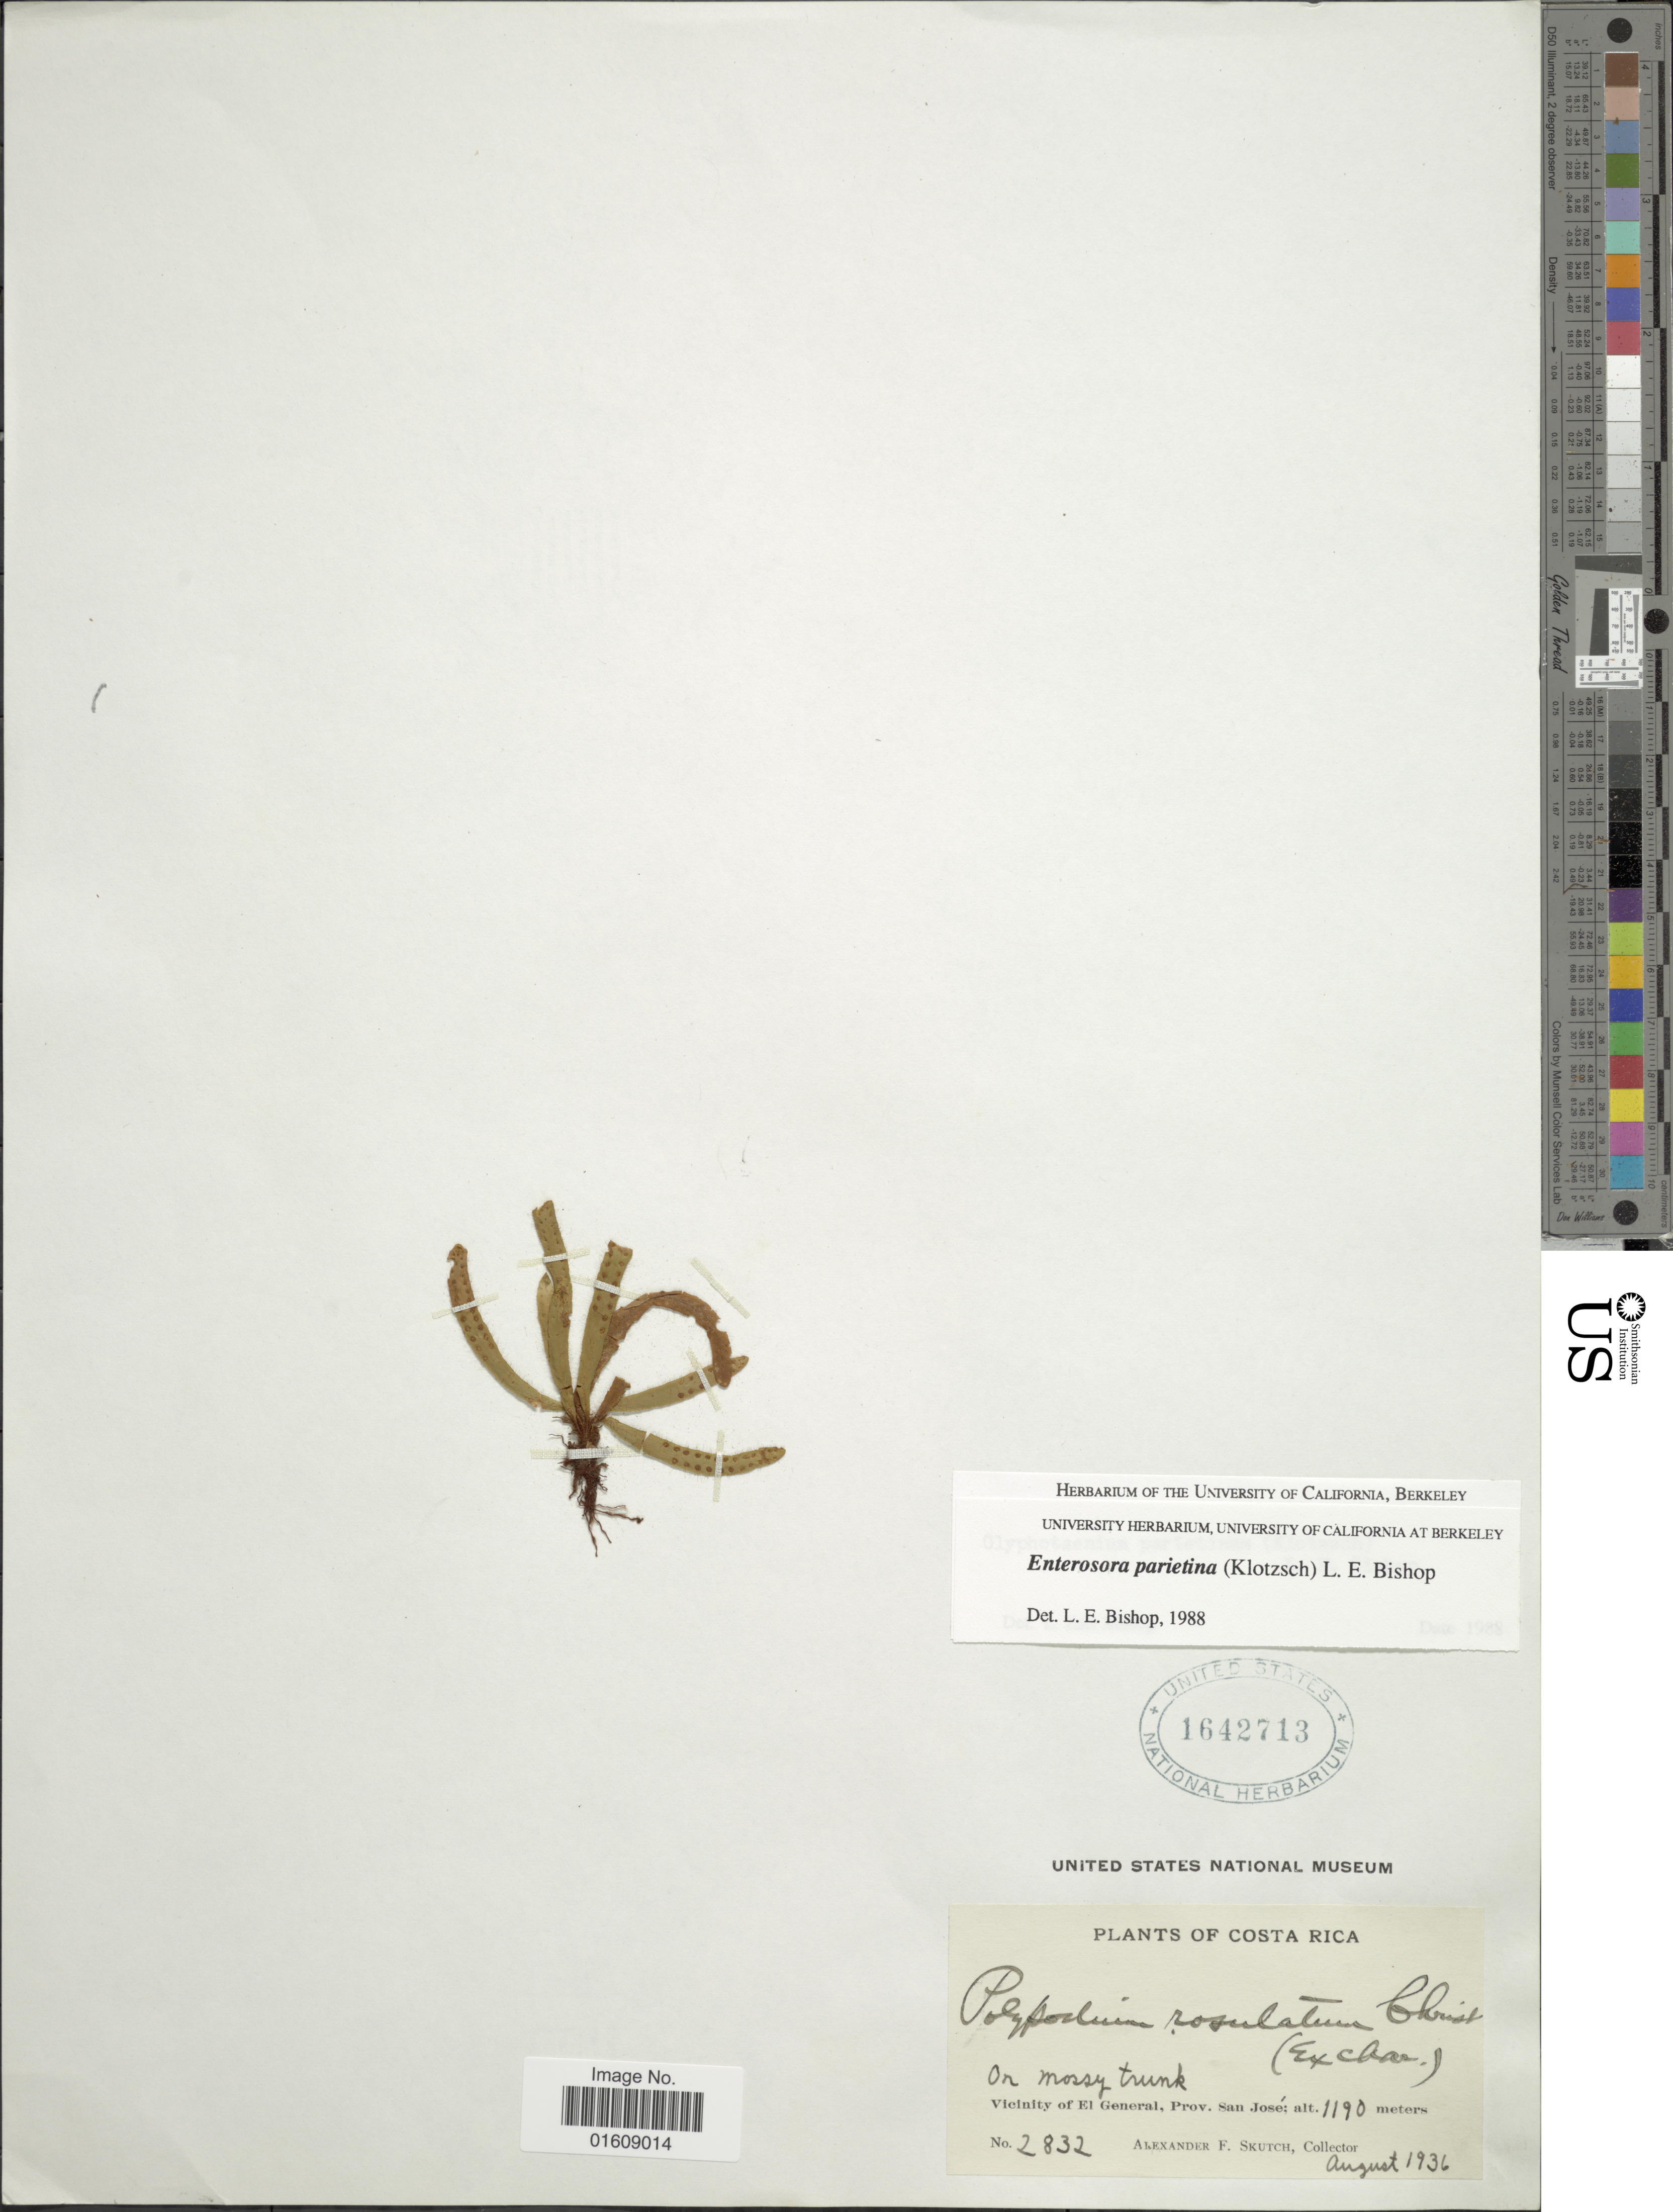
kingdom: Plantae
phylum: Tracheophyta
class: Polypodiopsida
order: Polypodiales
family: Polypodiaceae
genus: Enterosora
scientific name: Enterosora parietina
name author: (Klotzsch) L.E. Bishop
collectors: A. F. Skutch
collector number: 2832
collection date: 1936-08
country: Costa Rica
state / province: San José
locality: Costa Rica, Vicinity of El General, Prov. San José.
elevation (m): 1190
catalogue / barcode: US 1642713